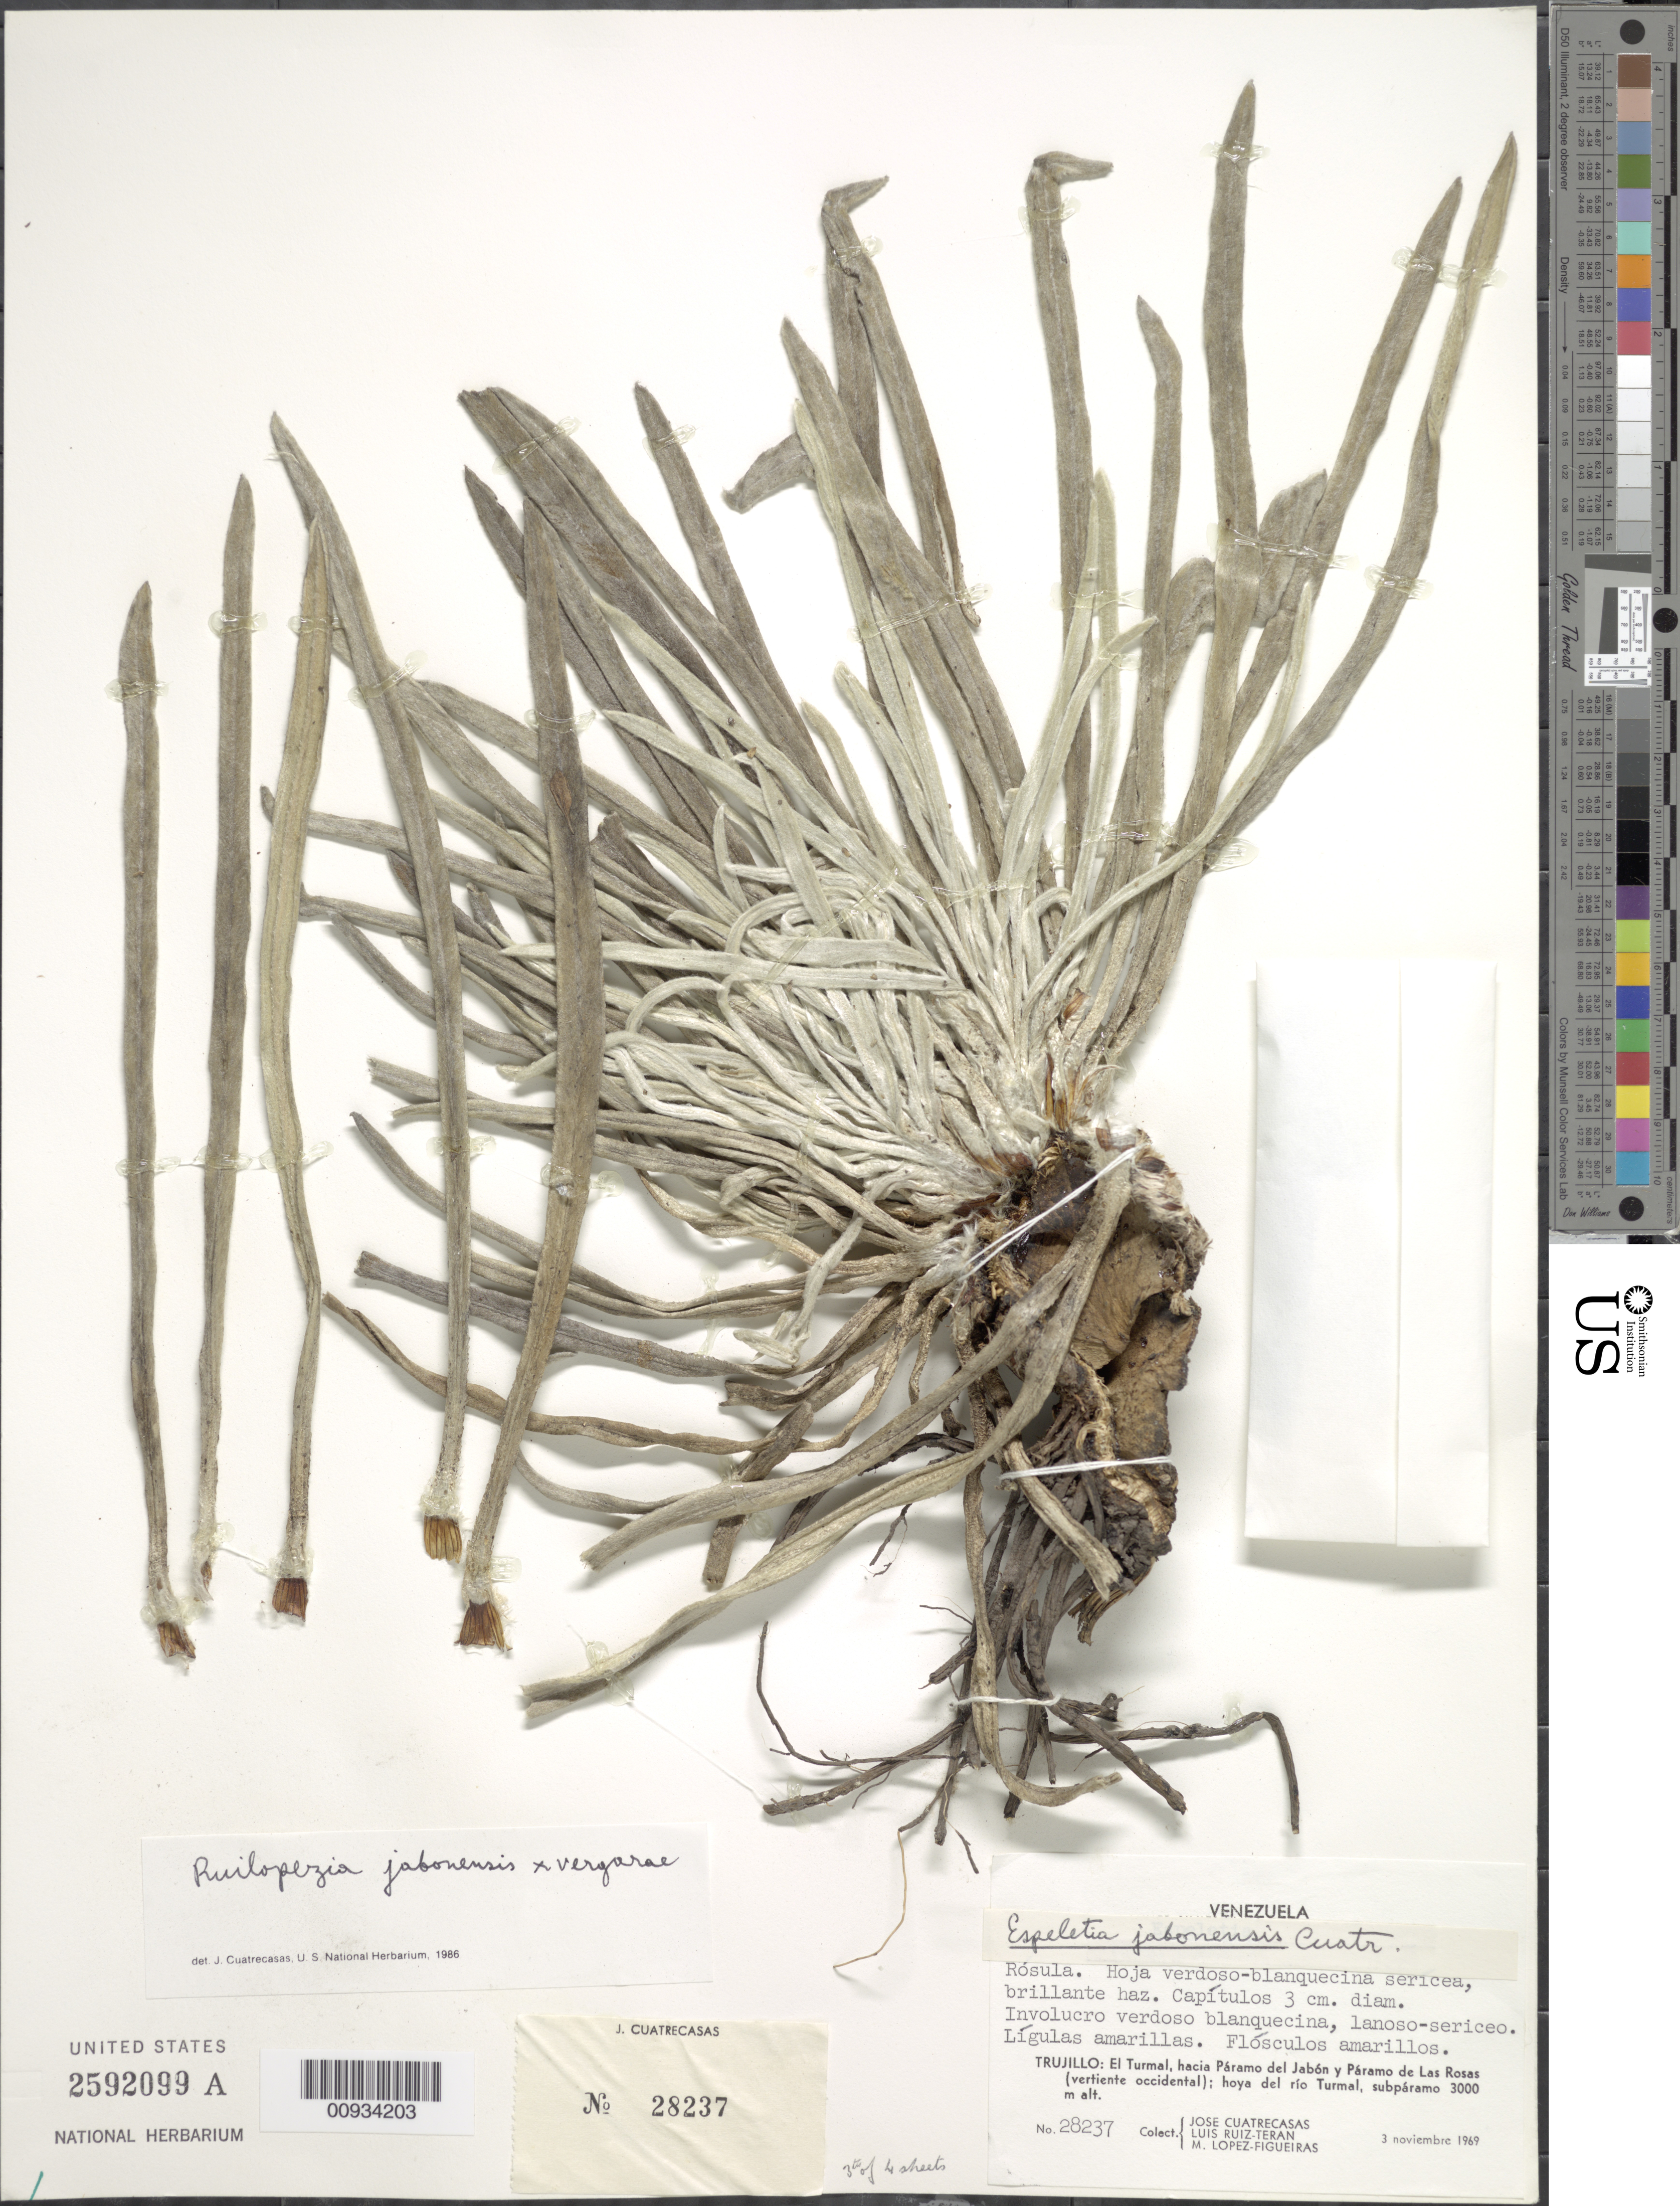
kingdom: Plantae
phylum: Tracheophyta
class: Magnoliopsida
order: Asterales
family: Asteraceae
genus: Ruilopezia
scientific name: Ruilopezia jabonensis x R. vergarae Cuatrec. & López Fig.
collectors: J. Cuatrecasas, L. E. Ruíz-Terán & M. López Figueiras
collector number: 28240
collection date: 1969-11-03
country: Venezuela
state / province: Trujillo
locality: El Turmal, hacia Páramo del Jabón y Páramo de Las Rosas (vertiente occidental); hoya del río Turmal.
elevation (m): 3000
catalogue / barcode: US 2592099A